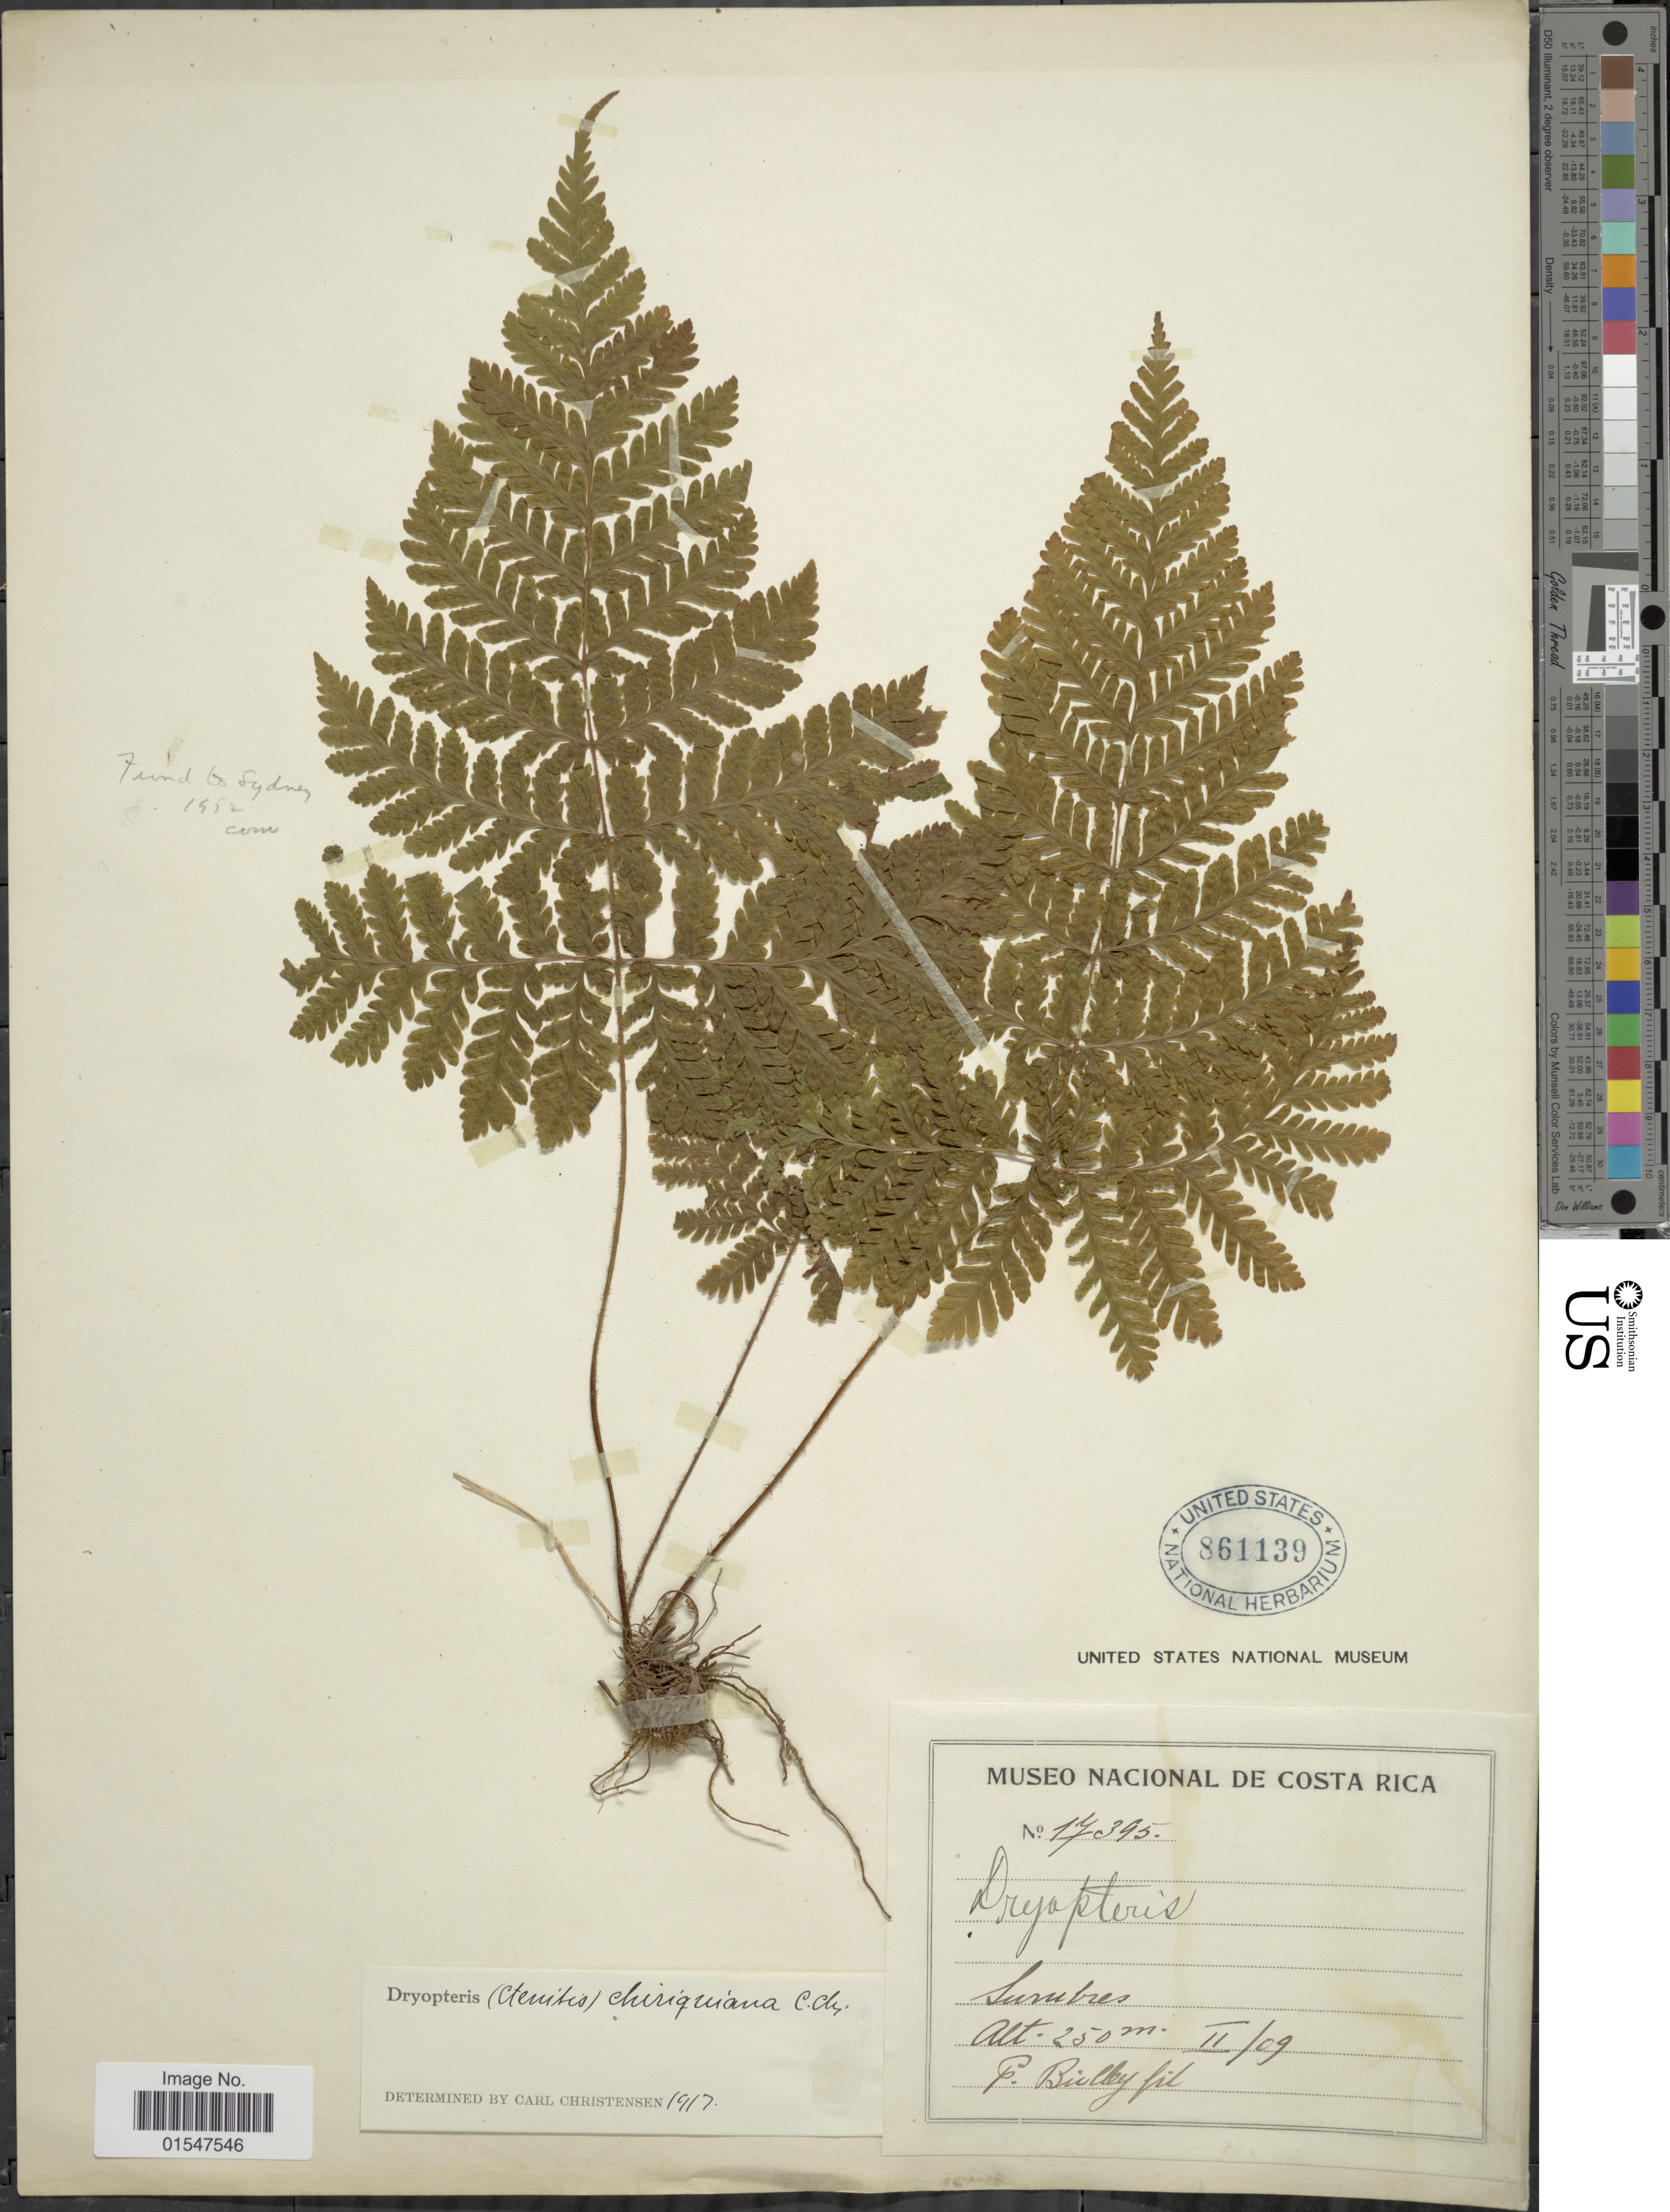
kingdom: Plantae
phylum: Tracheophyta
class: Polypodiopsida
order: Polypodiales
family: Dryopteridaceae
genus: Ctenitis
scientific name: Ctenitis chiriquiana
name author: (C. Chr.) Lellinger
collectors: P. Biolley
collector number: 17395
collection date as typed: Transcribed d/m/y: /2/9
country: Costa Rica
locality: Surubres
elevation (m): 250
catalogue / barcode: US 861139